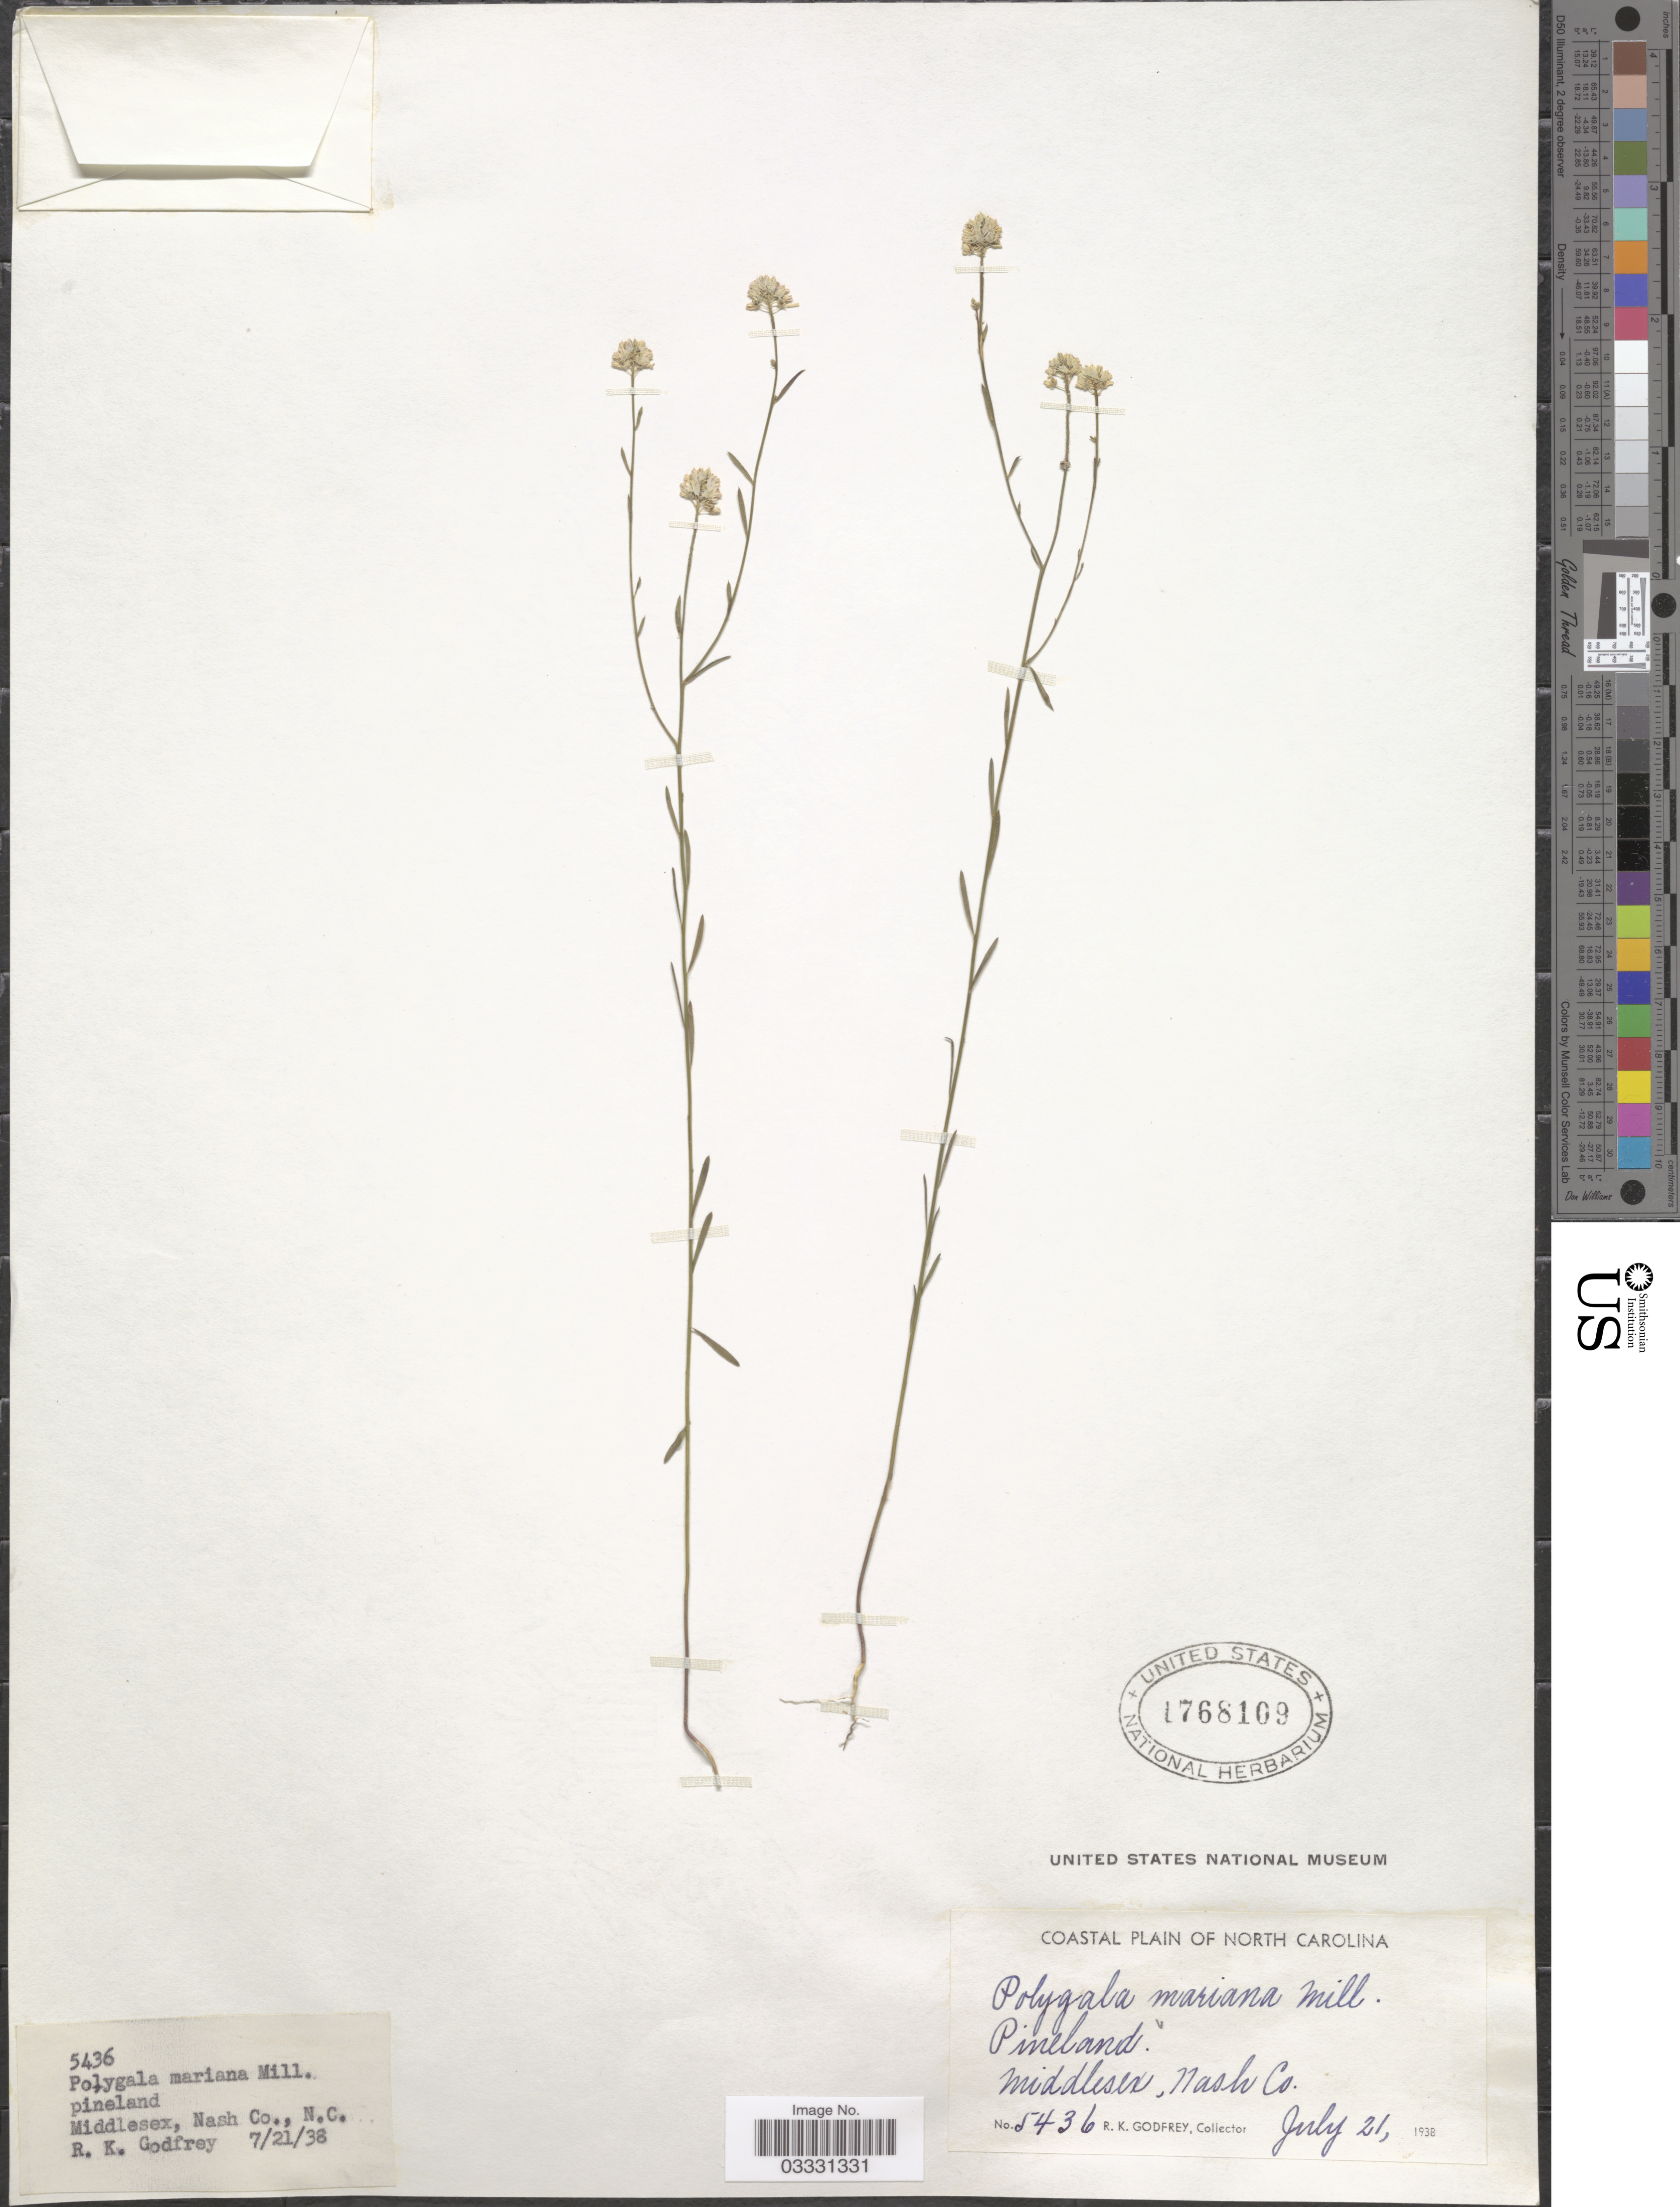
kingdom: Plantae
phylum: Tracheophyta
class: Magnoliopsida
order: Fabales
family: Polygalaceae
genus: Polygala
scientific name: Polygala mariana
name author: Mill.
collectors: R. K. Godfrey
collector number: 5436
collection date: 1938-07-21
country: United States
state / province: North Carolina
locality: Coastal Plains of North Carolina. Middlesex, Nash Co.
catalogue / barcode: US 1768109